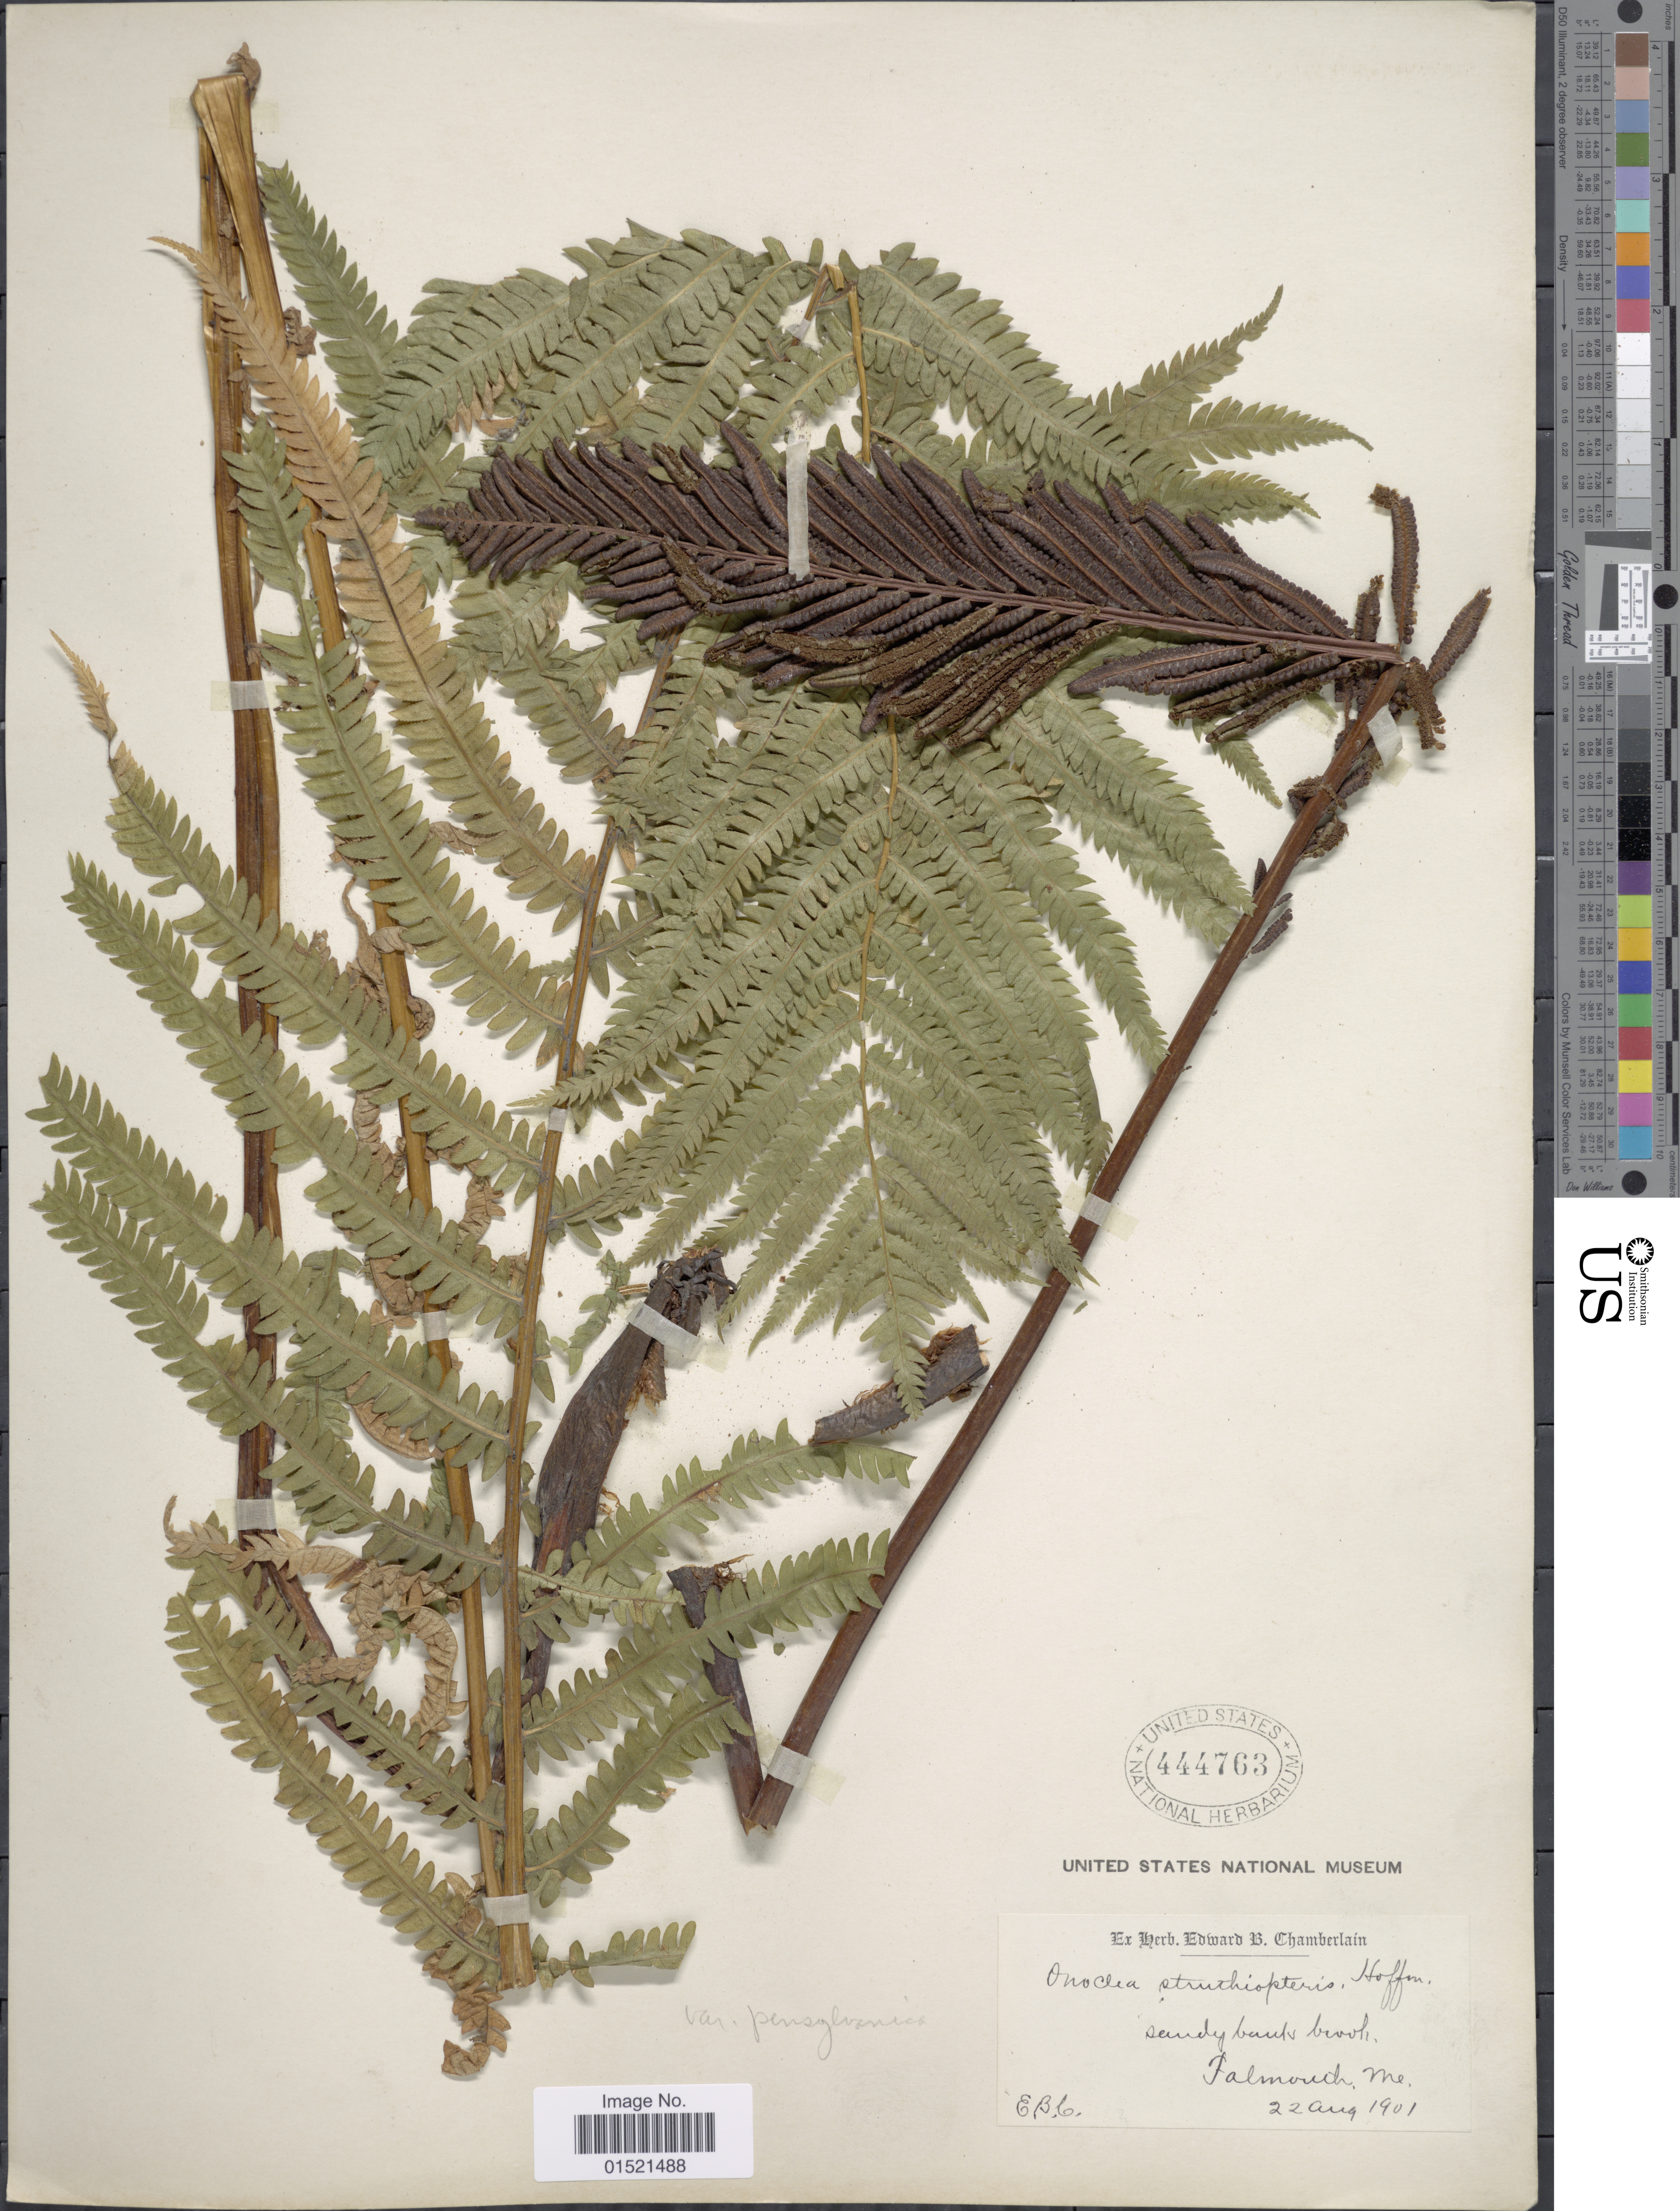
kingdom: Plantae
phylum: Tracheophyta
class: Polypodiopsida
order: Polypodiales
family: Onocleaceae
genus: Matteuccia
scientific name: Matteuccia struthiopteris var. pensylvanica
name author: (Willd.) C.V. Morton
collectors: E. Chamberlain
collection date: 1901-08-22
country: United States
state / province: Michigan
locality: Falmouth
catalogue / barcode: US 444763